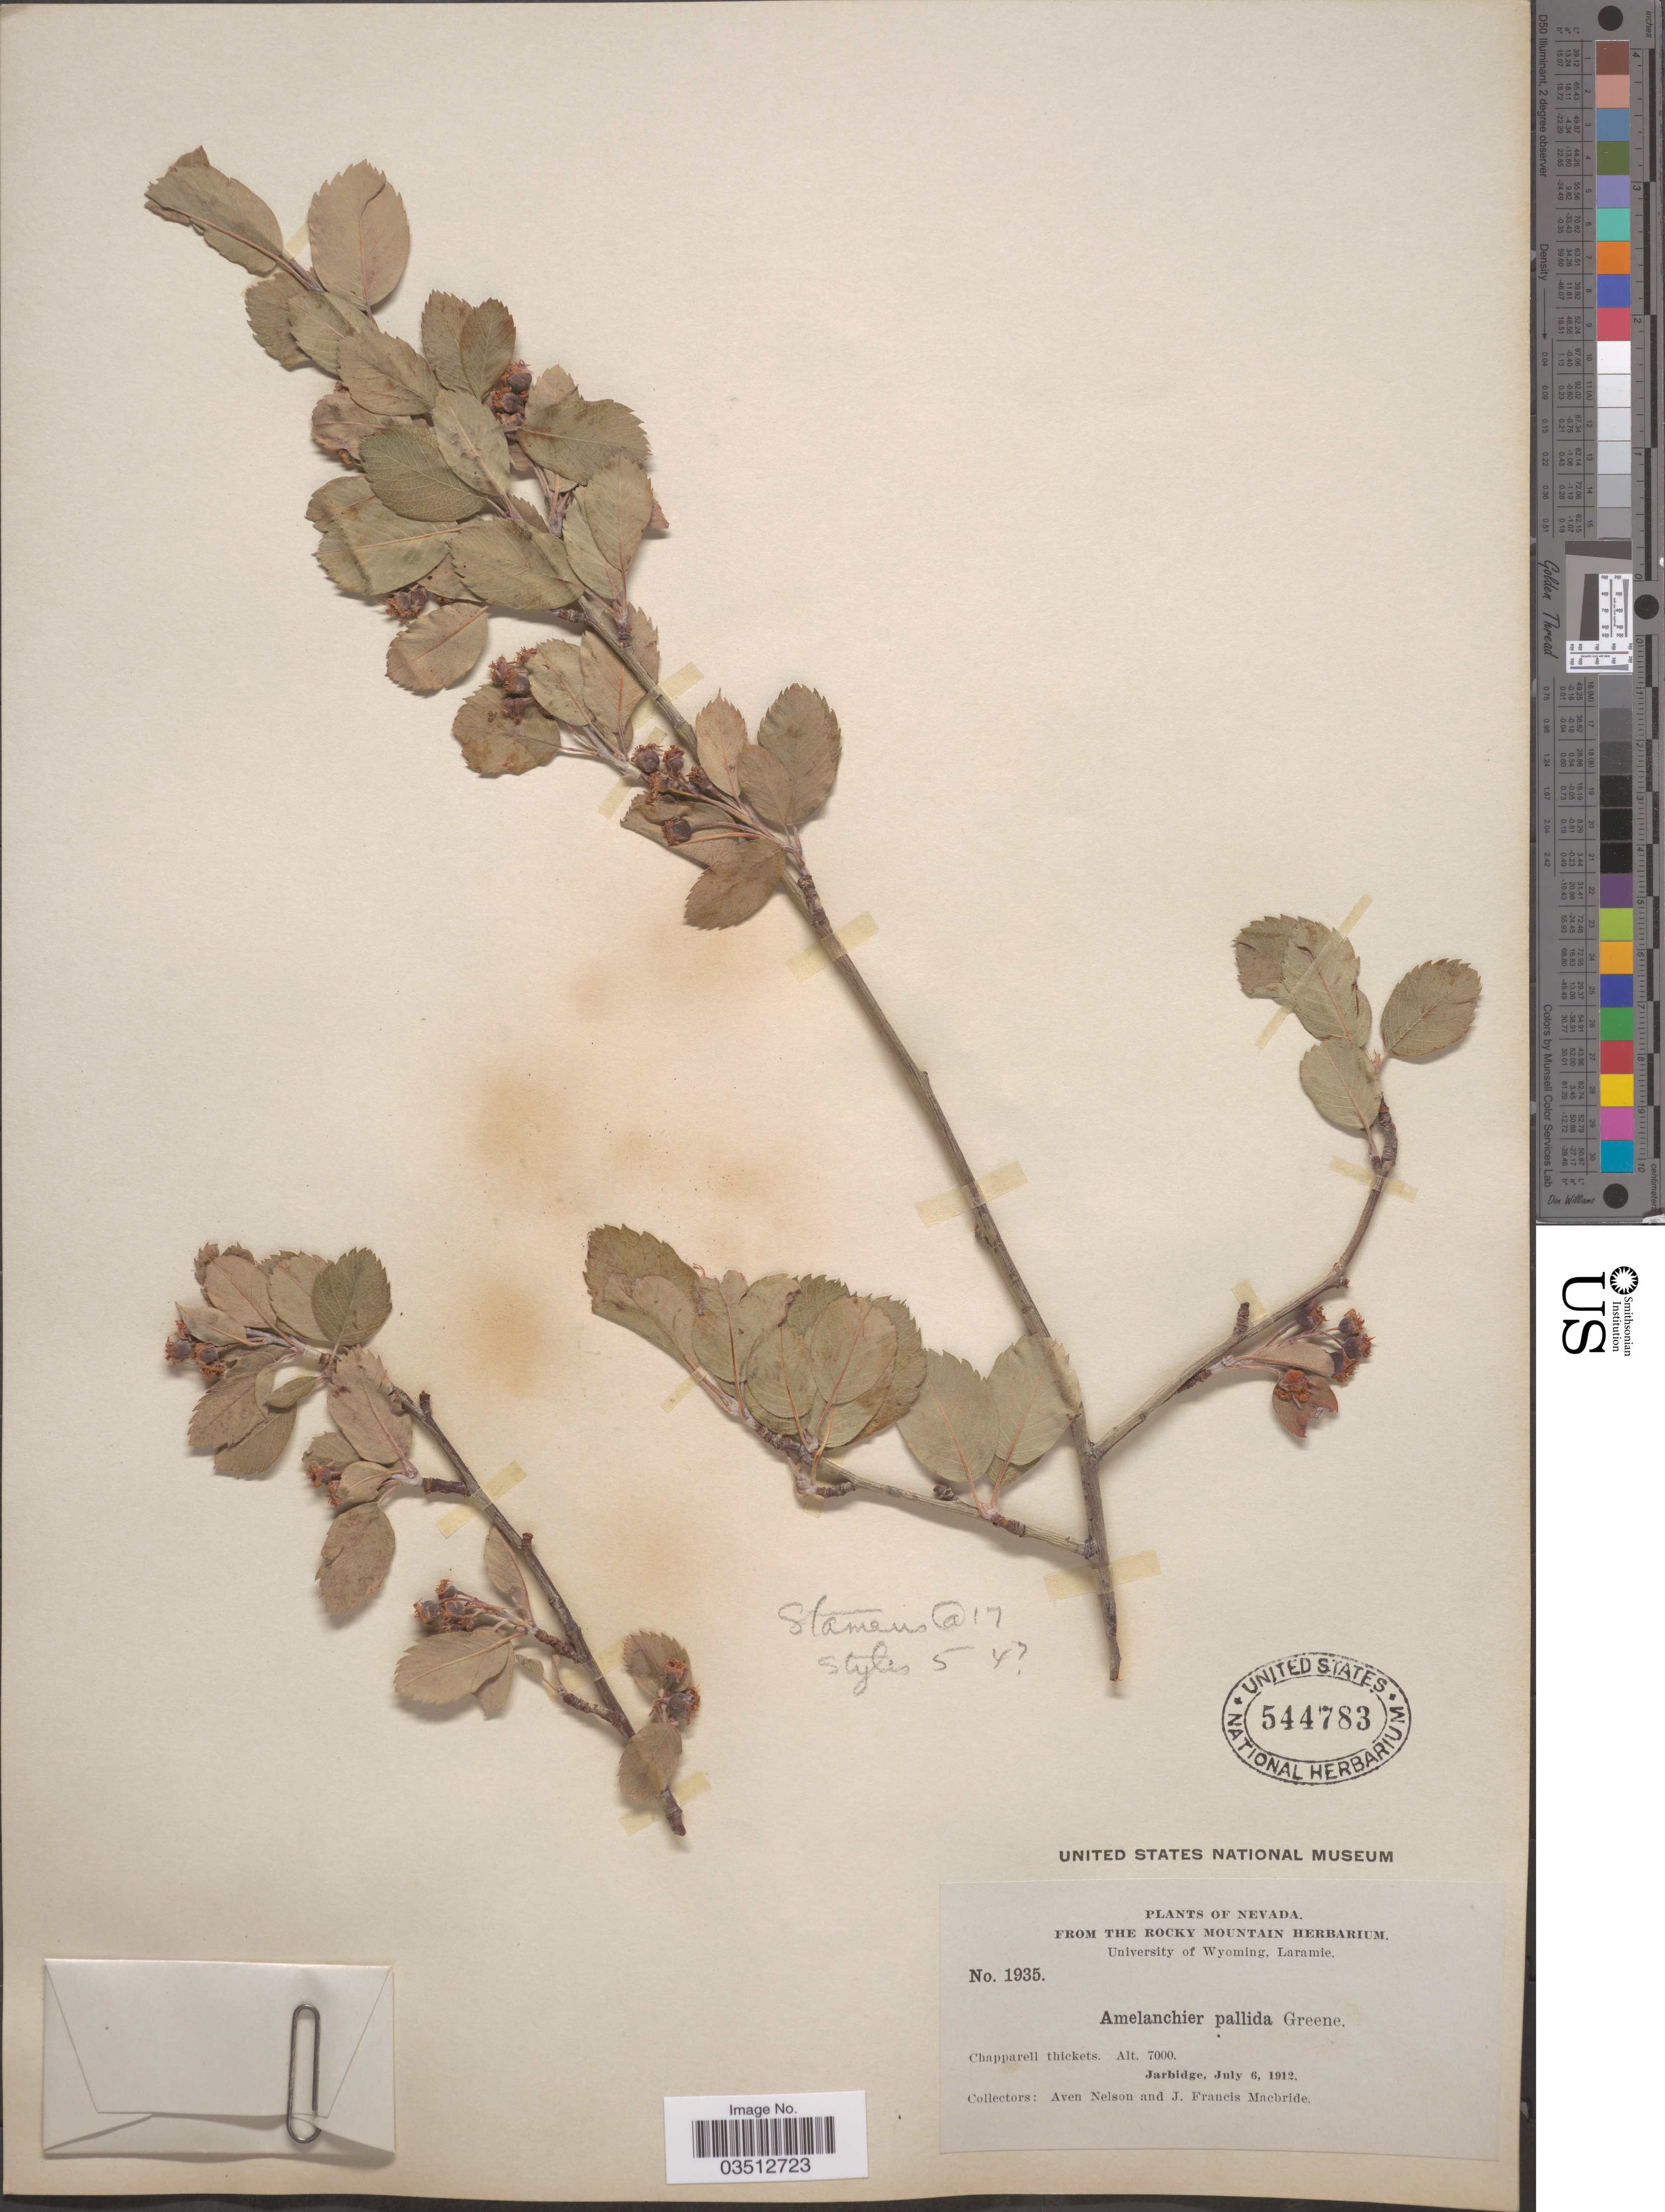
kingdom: Plantae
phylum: Tracheophyta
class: Magnoliopsida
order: Rosales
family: Rosaceae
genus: Amelanchier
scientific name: Amelanchier utahensis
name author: Koehne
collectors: A. Nelson & J. F. Macbride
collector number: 1935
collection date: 1912-07-06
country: United States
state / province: Nevada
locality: Chapparell thickets. Jarbridge.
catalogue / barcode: US 544783